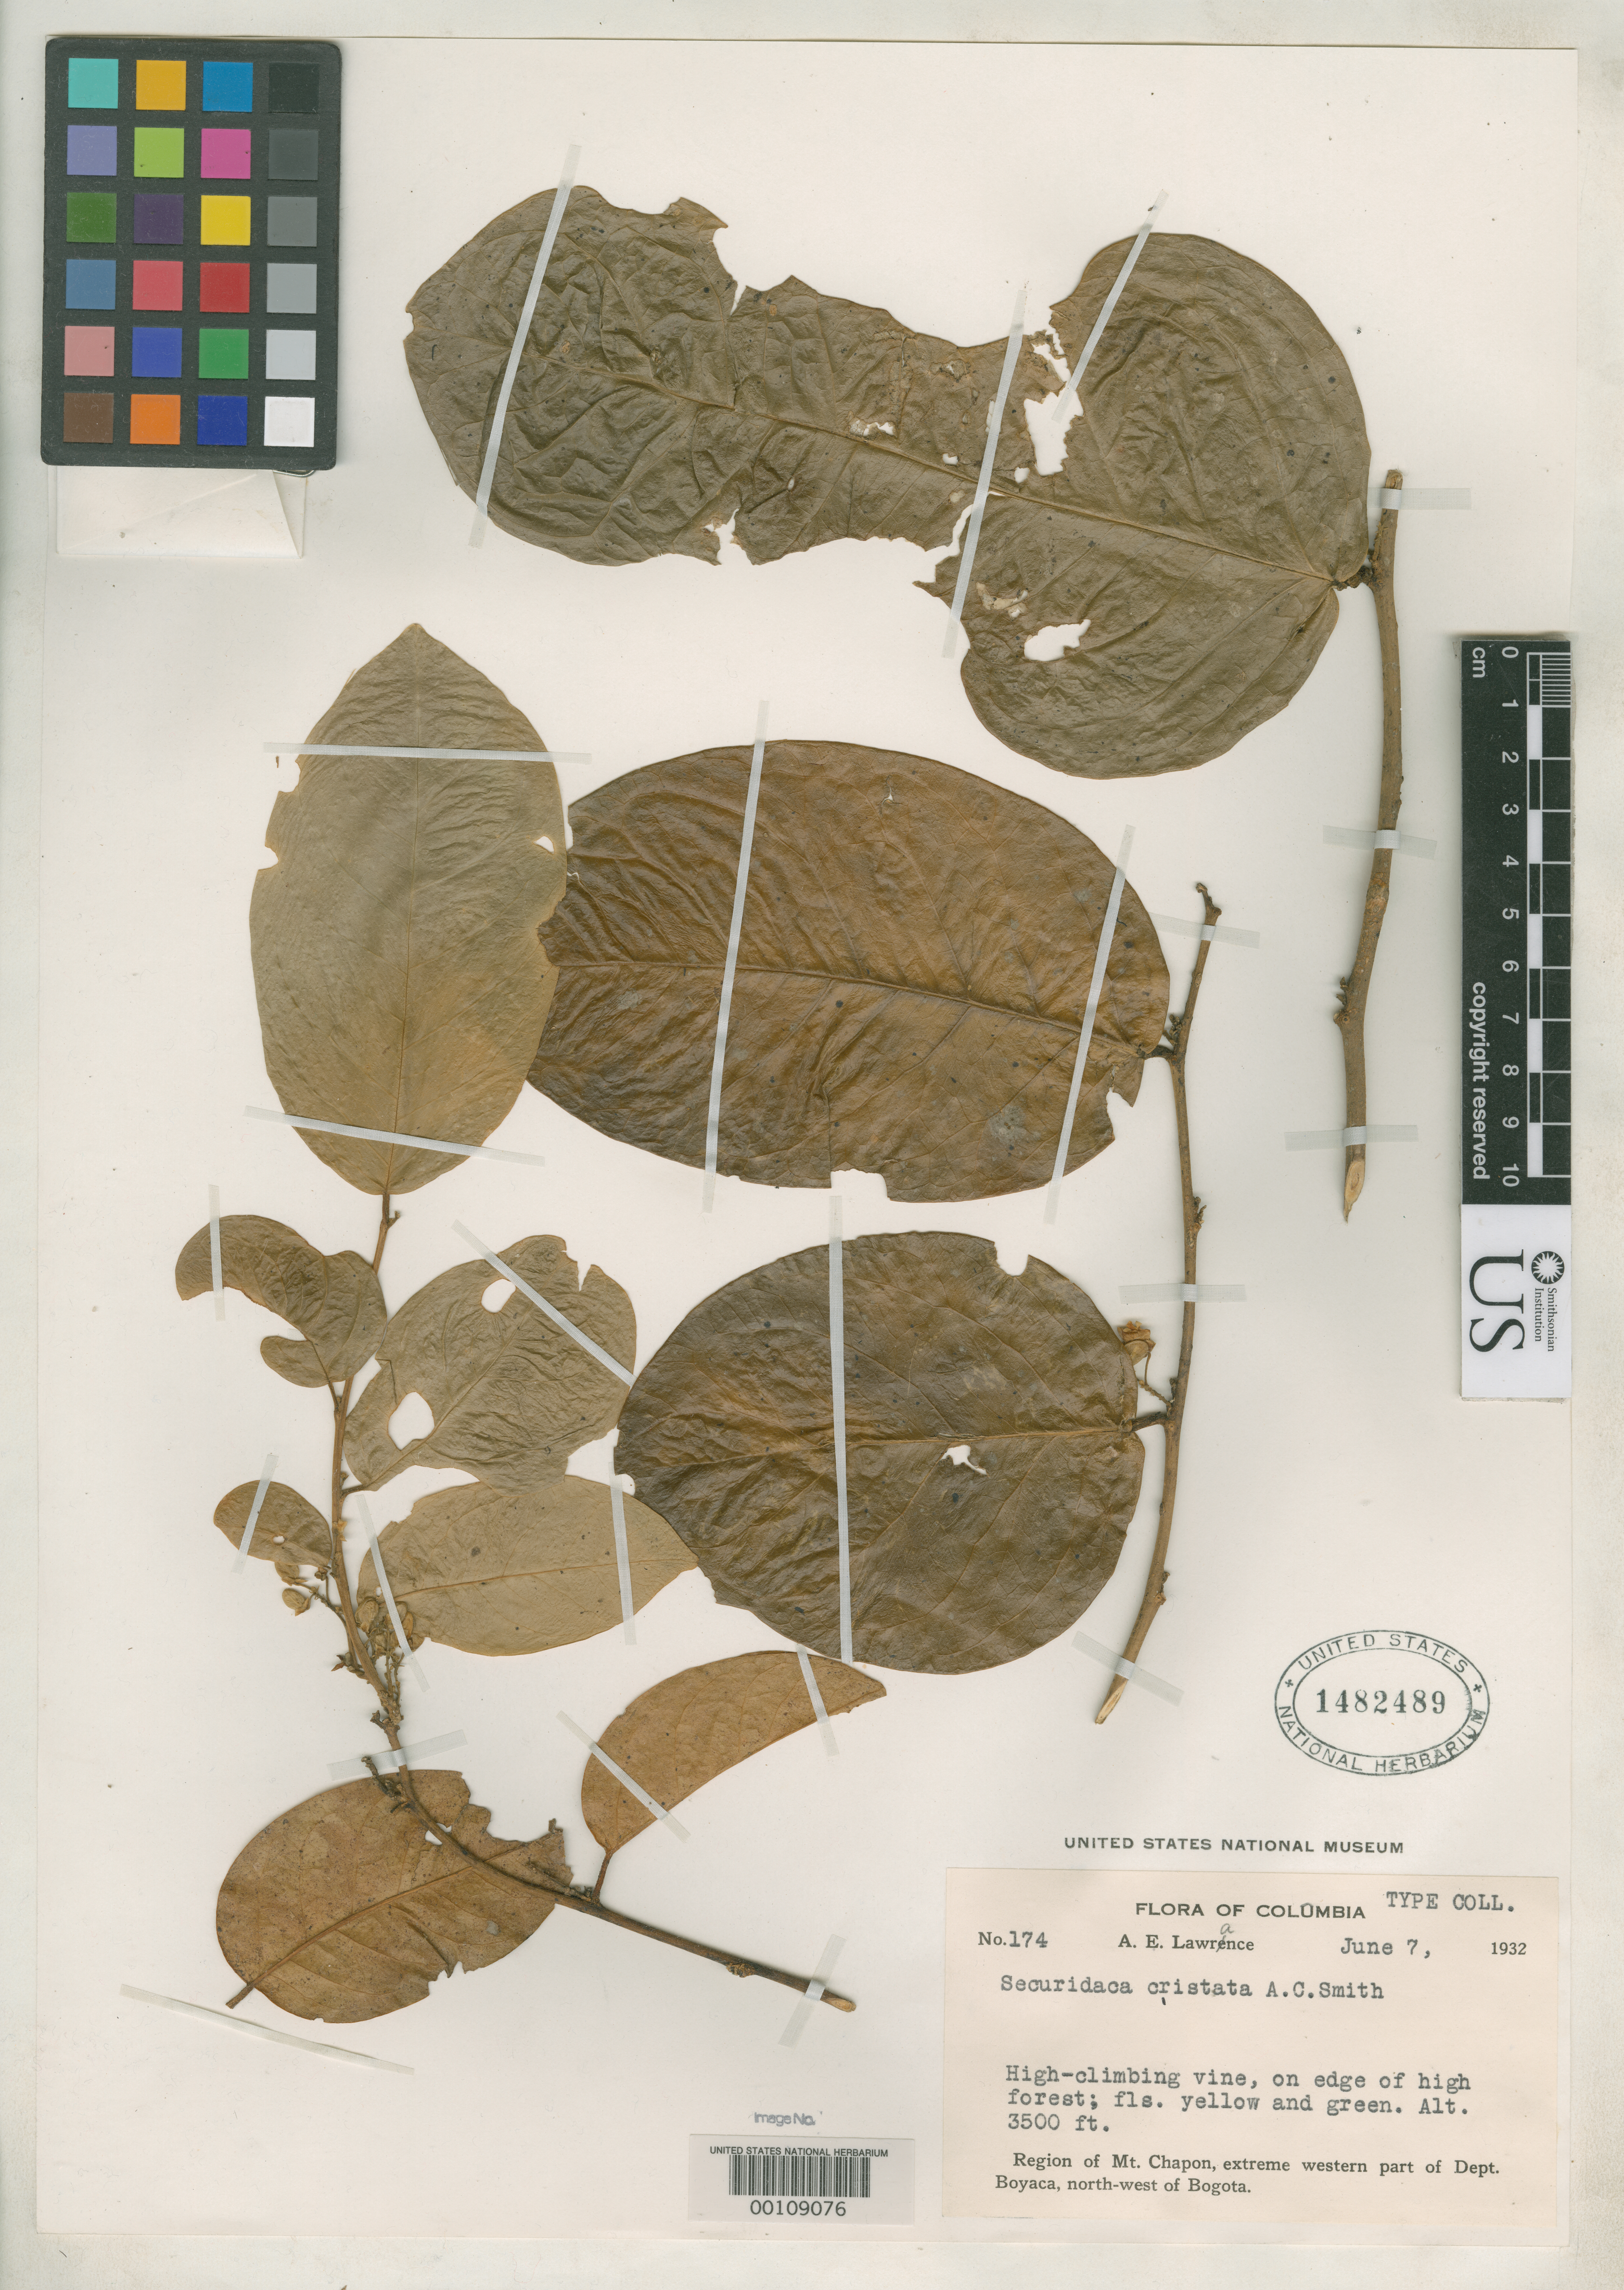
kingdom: Plantae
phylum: Tracheophyta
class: Magnoliopsida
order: Fabales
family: Polygalaceae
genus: Securidaca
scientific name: Securidaca cristata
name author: A.C. Sm.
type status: Isotype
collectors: A. Lawrance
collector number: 174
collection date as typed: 07 Jun 1932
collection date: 1932-06-07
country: Colombia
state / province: Boyacá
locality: Mt. Chapon region, NW of Bogota.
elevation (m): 1067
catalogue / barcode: US 1482489